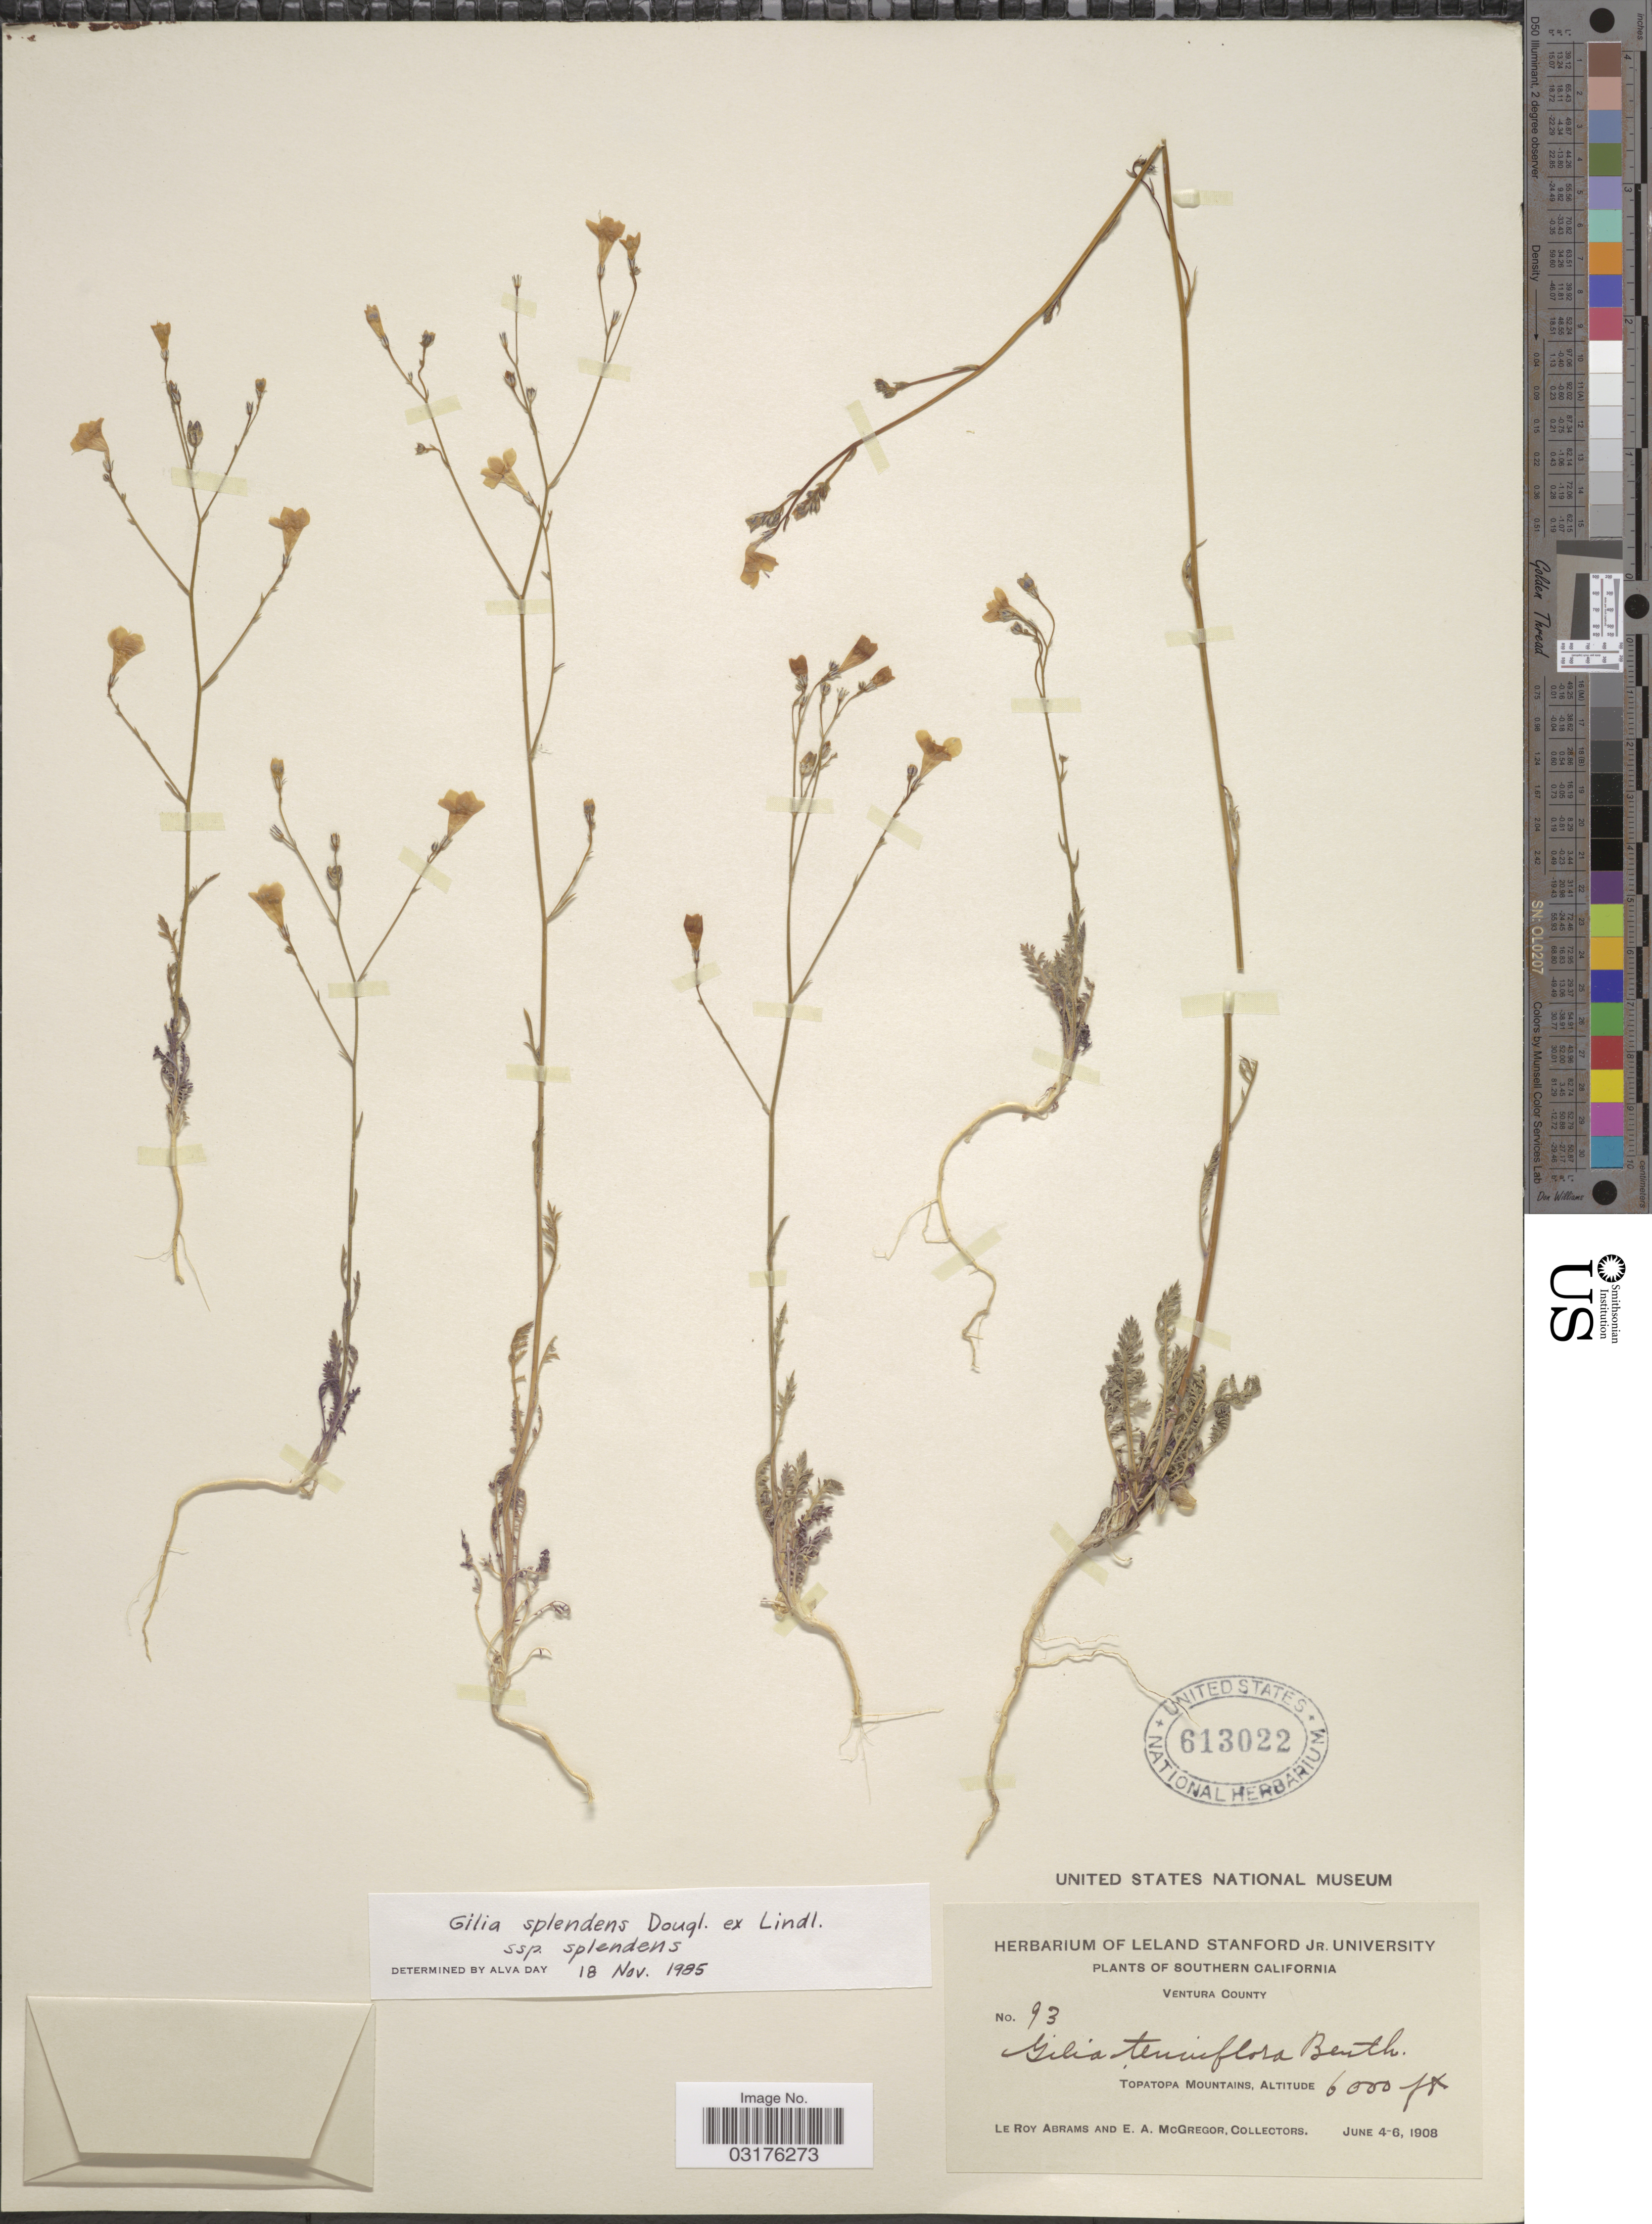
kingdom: Plantae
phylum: Tracheophyta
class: Magnoliopsida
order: Ericales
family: Polemoniaceae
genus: Saltugilia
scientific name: Saltugilia splendens subsp. splendens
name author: (Douglas ex H. Mason & A.D. Grant) L.A. Johnson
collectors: L. Abrams & E. A. McGregor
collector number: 93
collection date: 1908-06-04/1908-06-06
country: United States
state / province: California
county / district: Ventura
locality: Southern California, Ventura County, Topatopa Mountains.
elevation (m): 1829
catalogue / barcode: US 613022